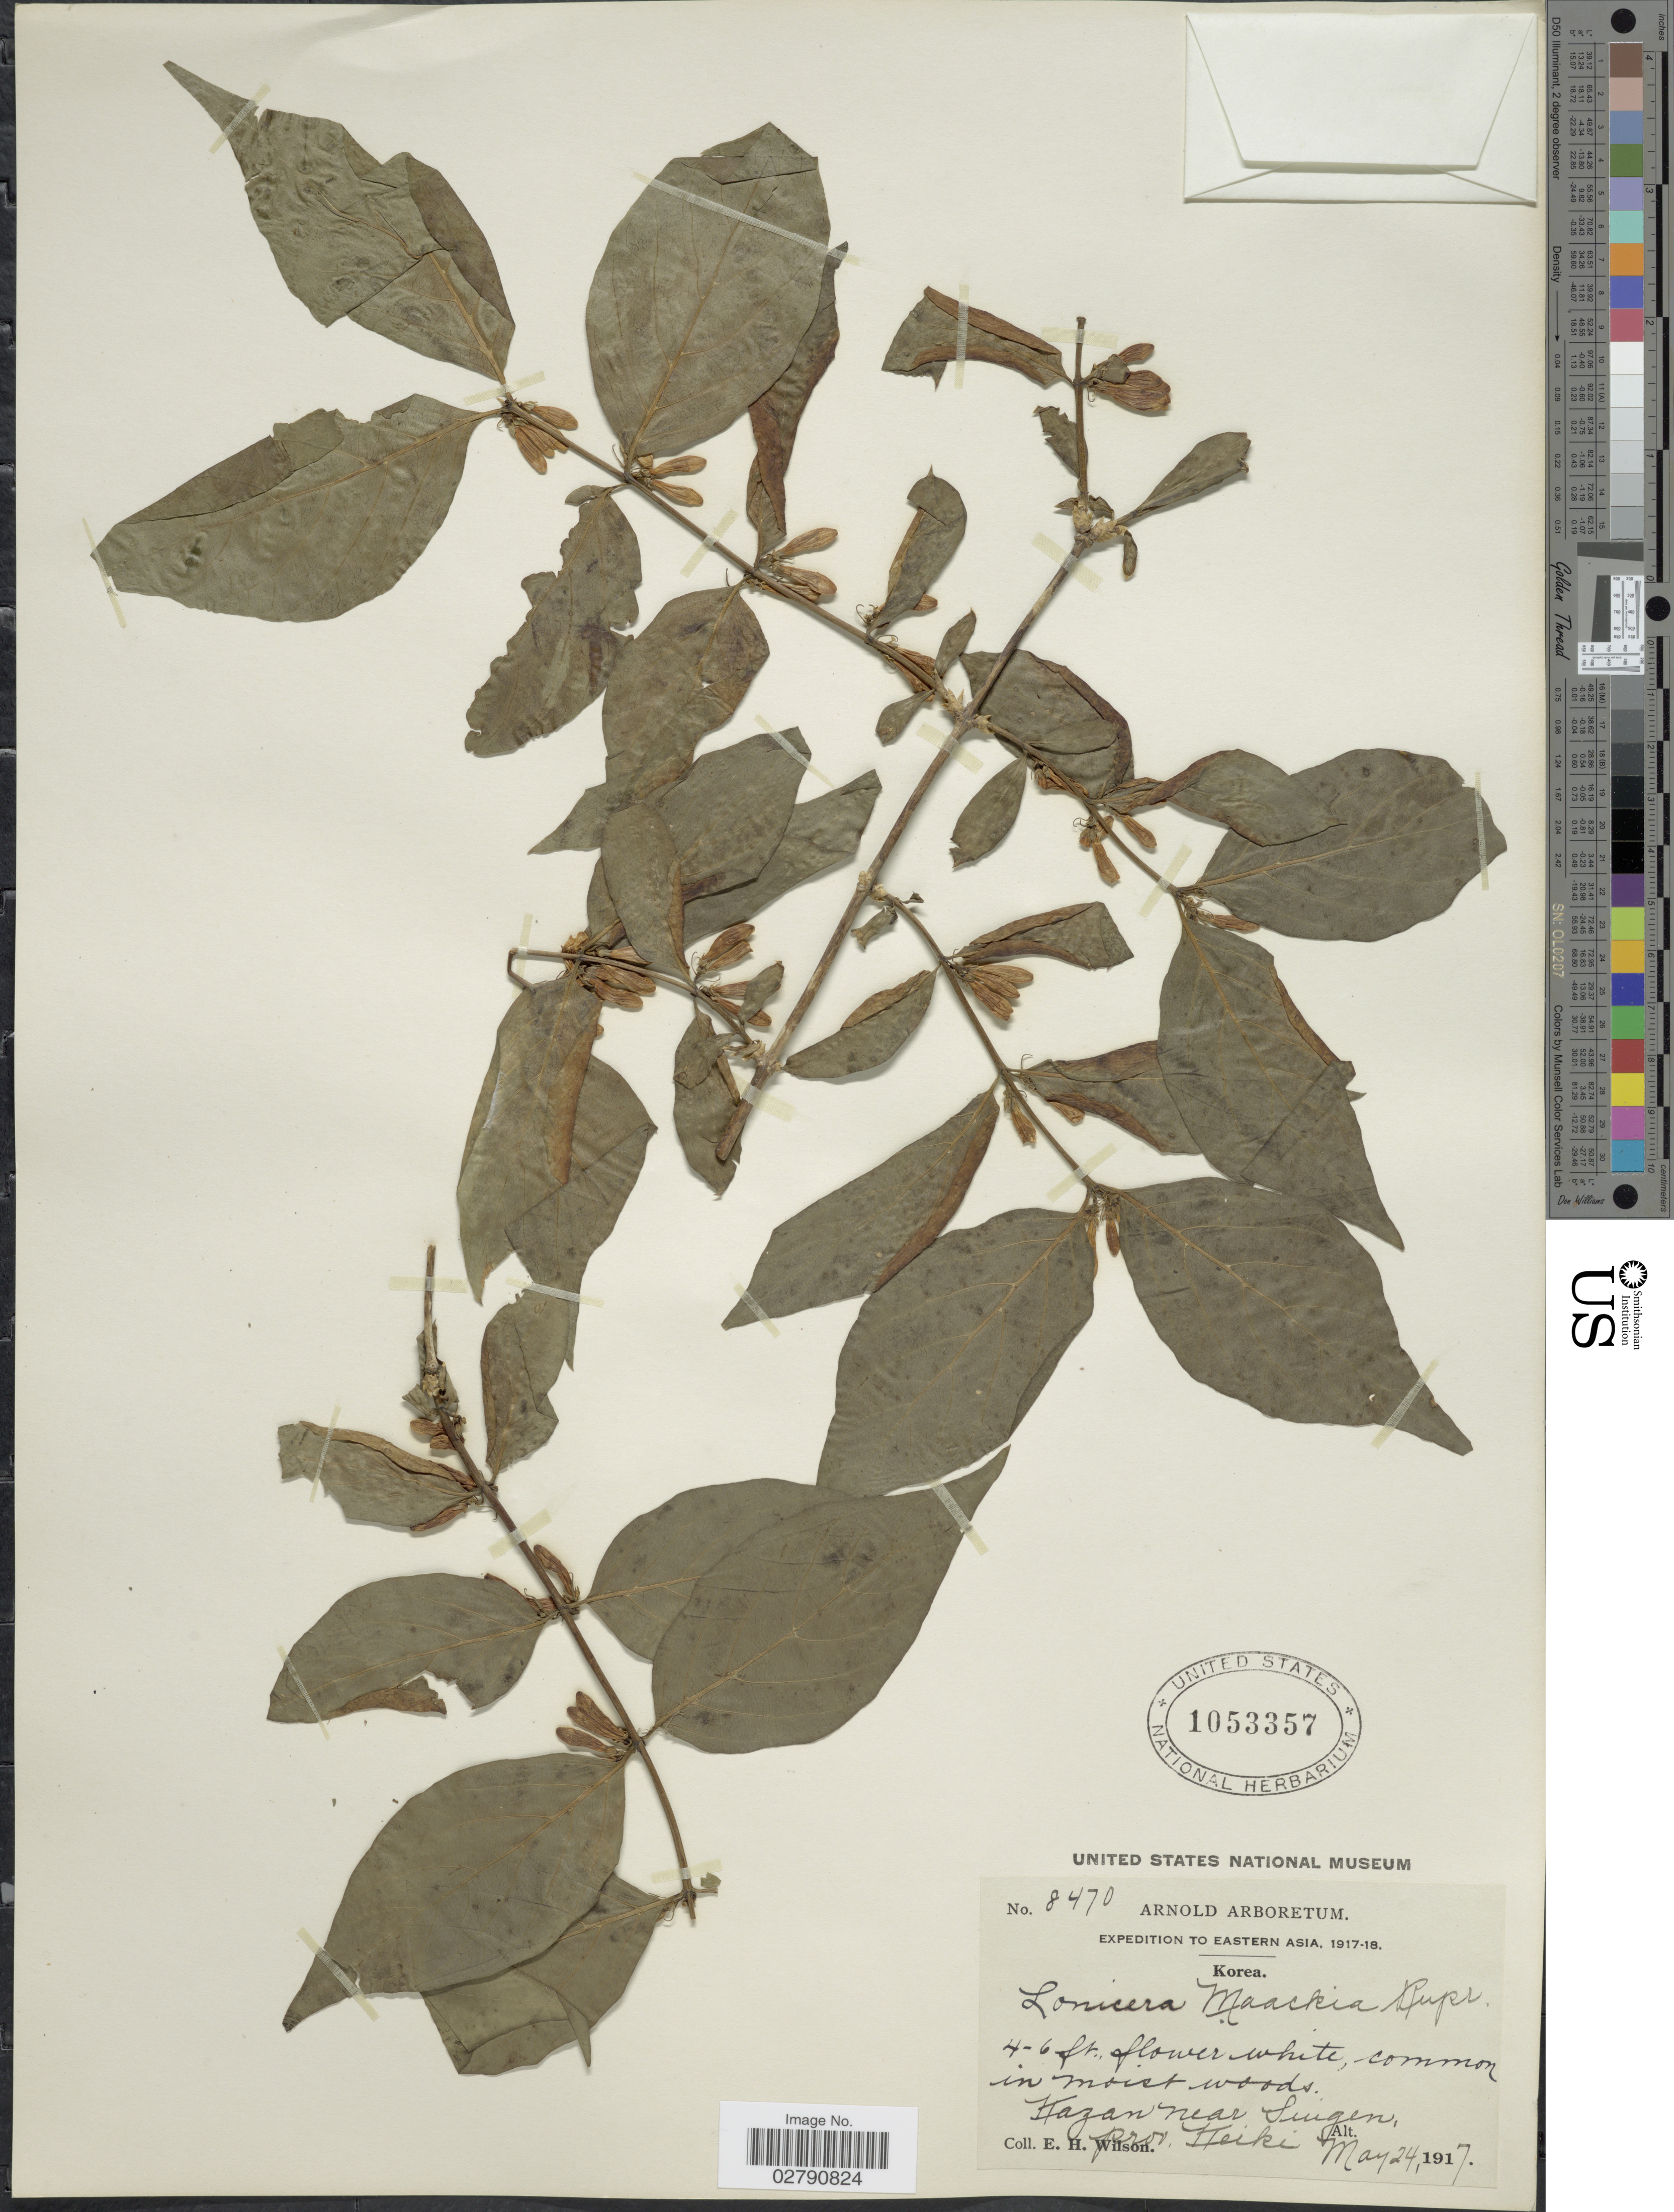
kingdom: Plantae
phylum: Tracheophyta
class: Magnoliopsida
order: Dipsacales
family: Caprifoliaceae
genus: Lonicera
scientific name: Lonicera maackii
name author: (Rupr.) Maxim.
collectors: E. Wilson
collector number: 8470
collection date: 1917-05-24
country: South Korea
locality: Eastern Asia. Kazan near Suigen, prov. Keiki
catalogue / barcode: US 1053357